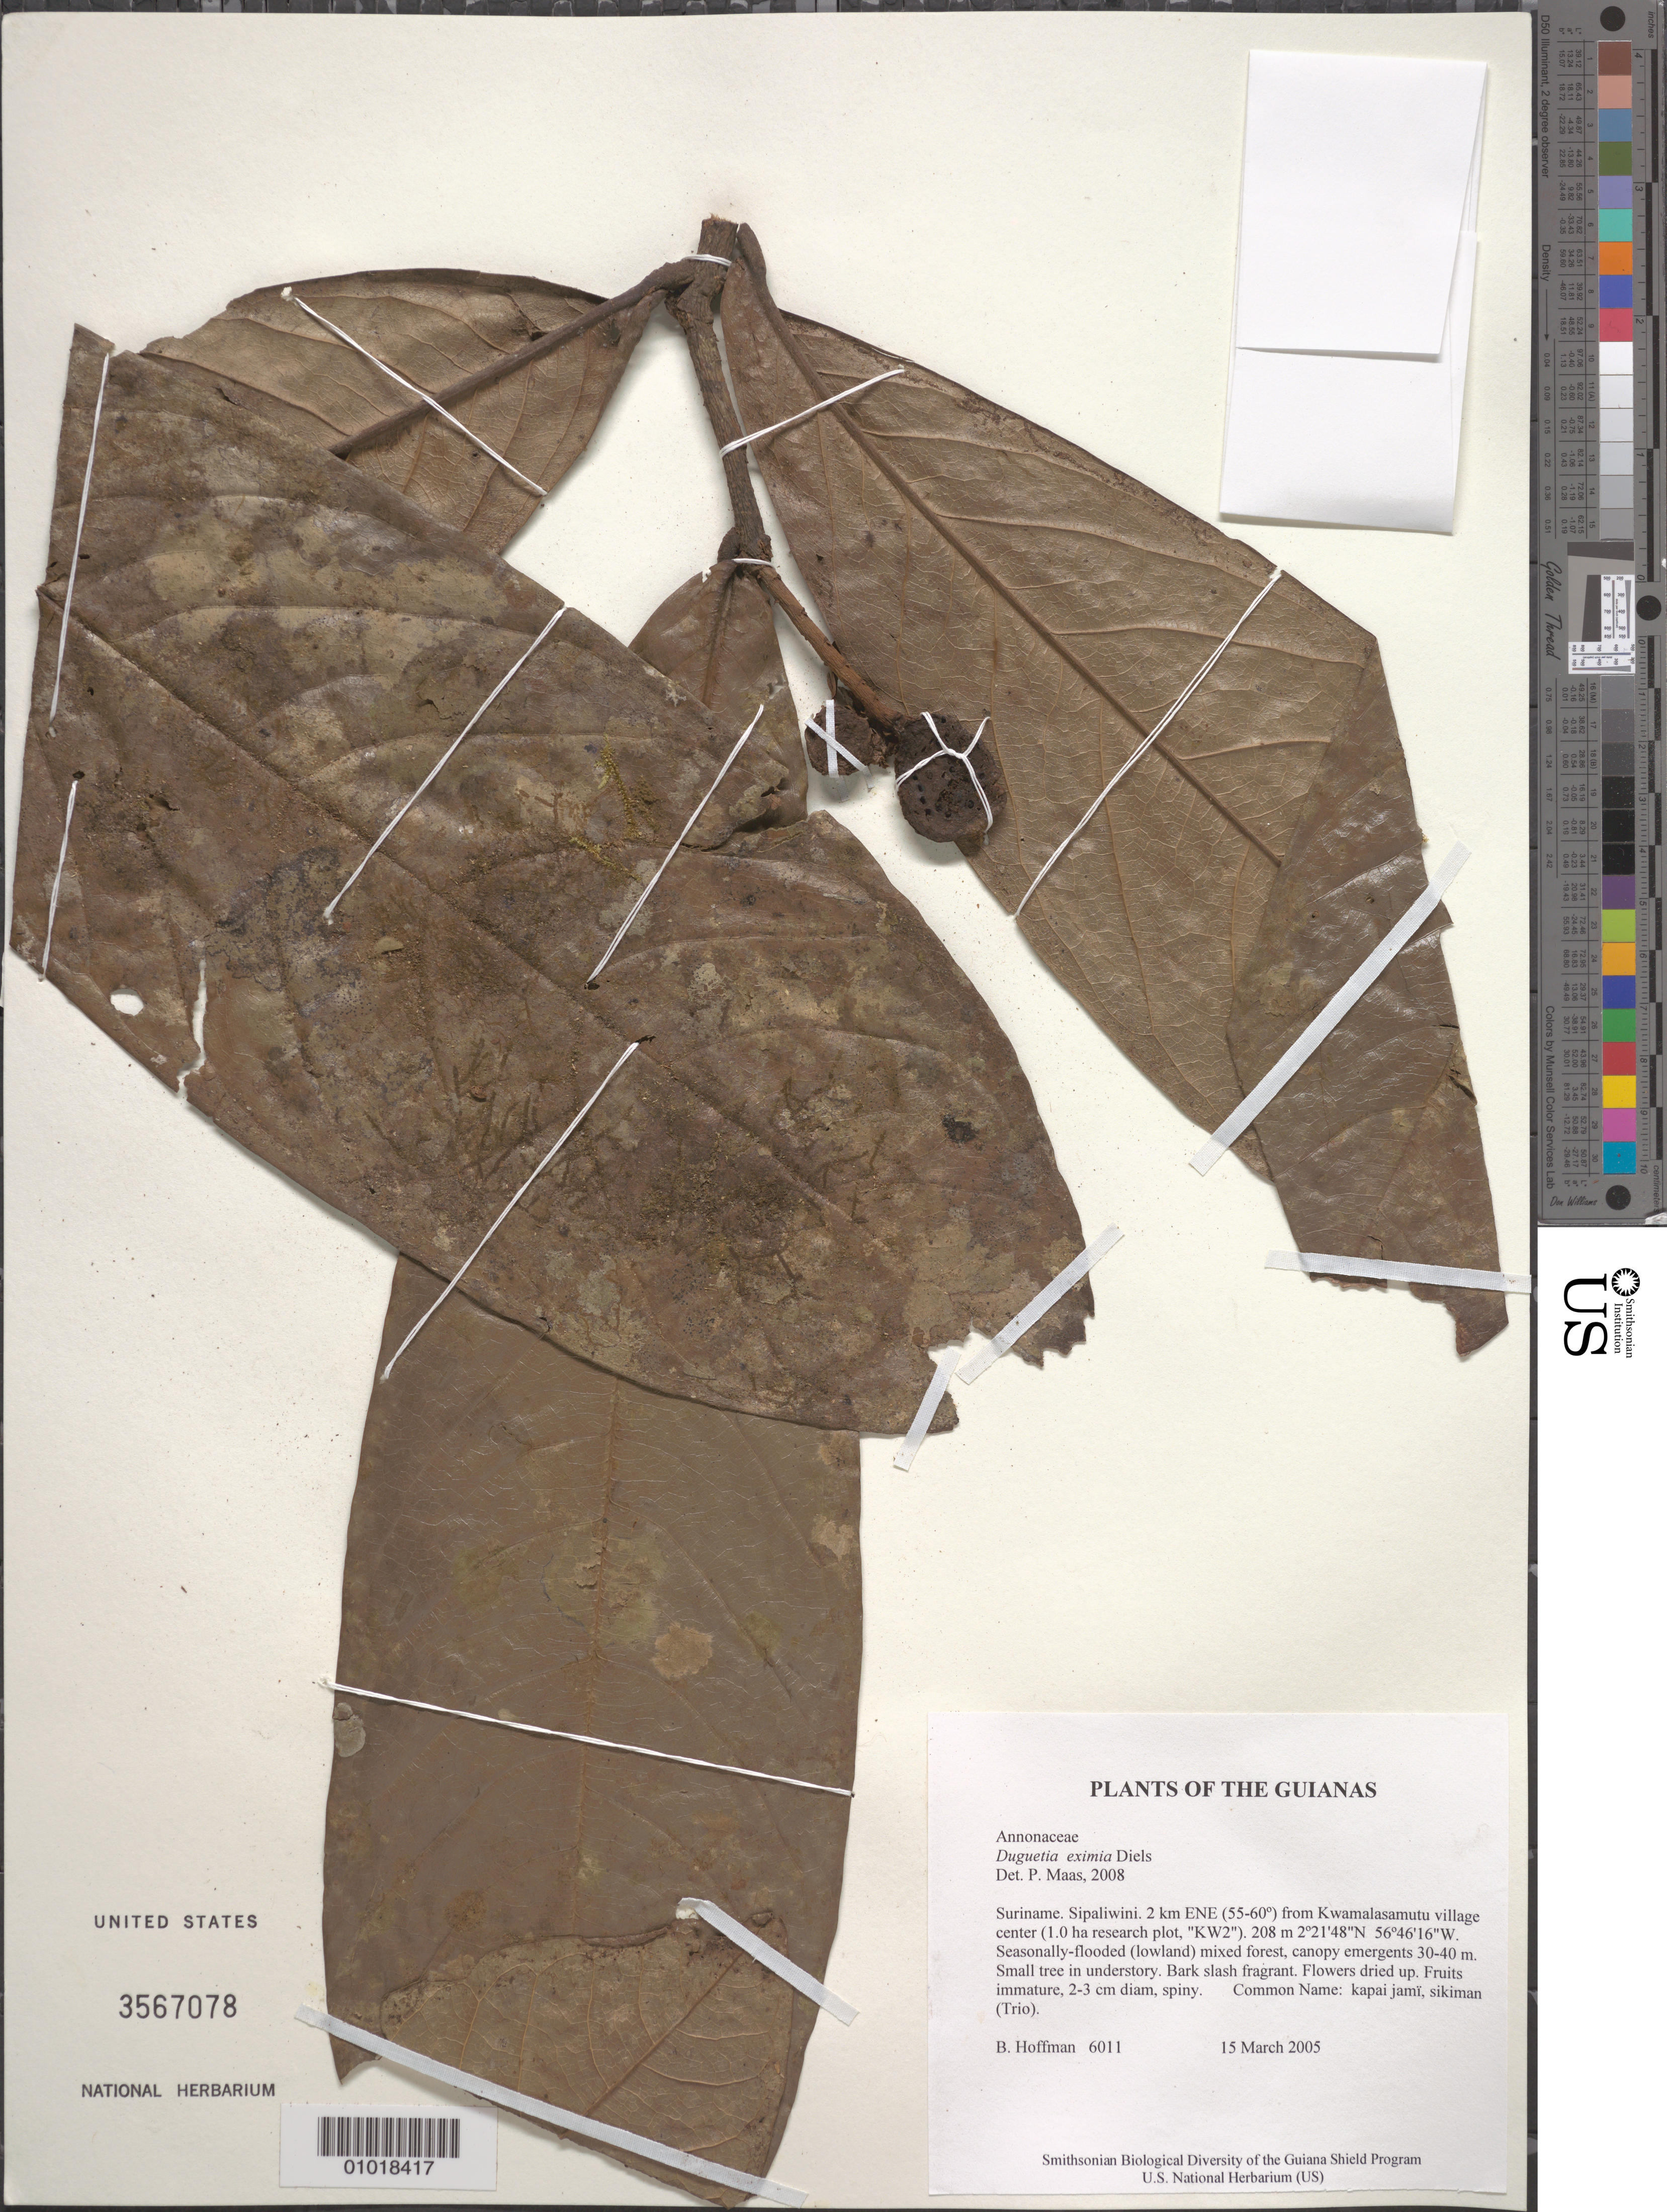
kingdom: Plantae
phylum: Tracheophyta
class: Magnoliopsida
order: Magnoliales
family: Annonaceae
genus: Duguetia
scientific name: Duguetia eximia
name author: Diels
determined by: Maas, Paul J. M.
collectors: B. Hoffman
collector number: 6011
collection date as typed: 15 March 2005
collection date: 2005-03-15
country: Suriname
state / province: Sipaliwini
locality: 2 km ENE (55-60º) from Kwamalasamutu village center (1.0 ha research plot, "KW2")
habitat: Seasonally-flooded (lowland) mixed forest, canopy emergents 30-40 m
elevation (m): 208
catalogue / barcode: US 3567078